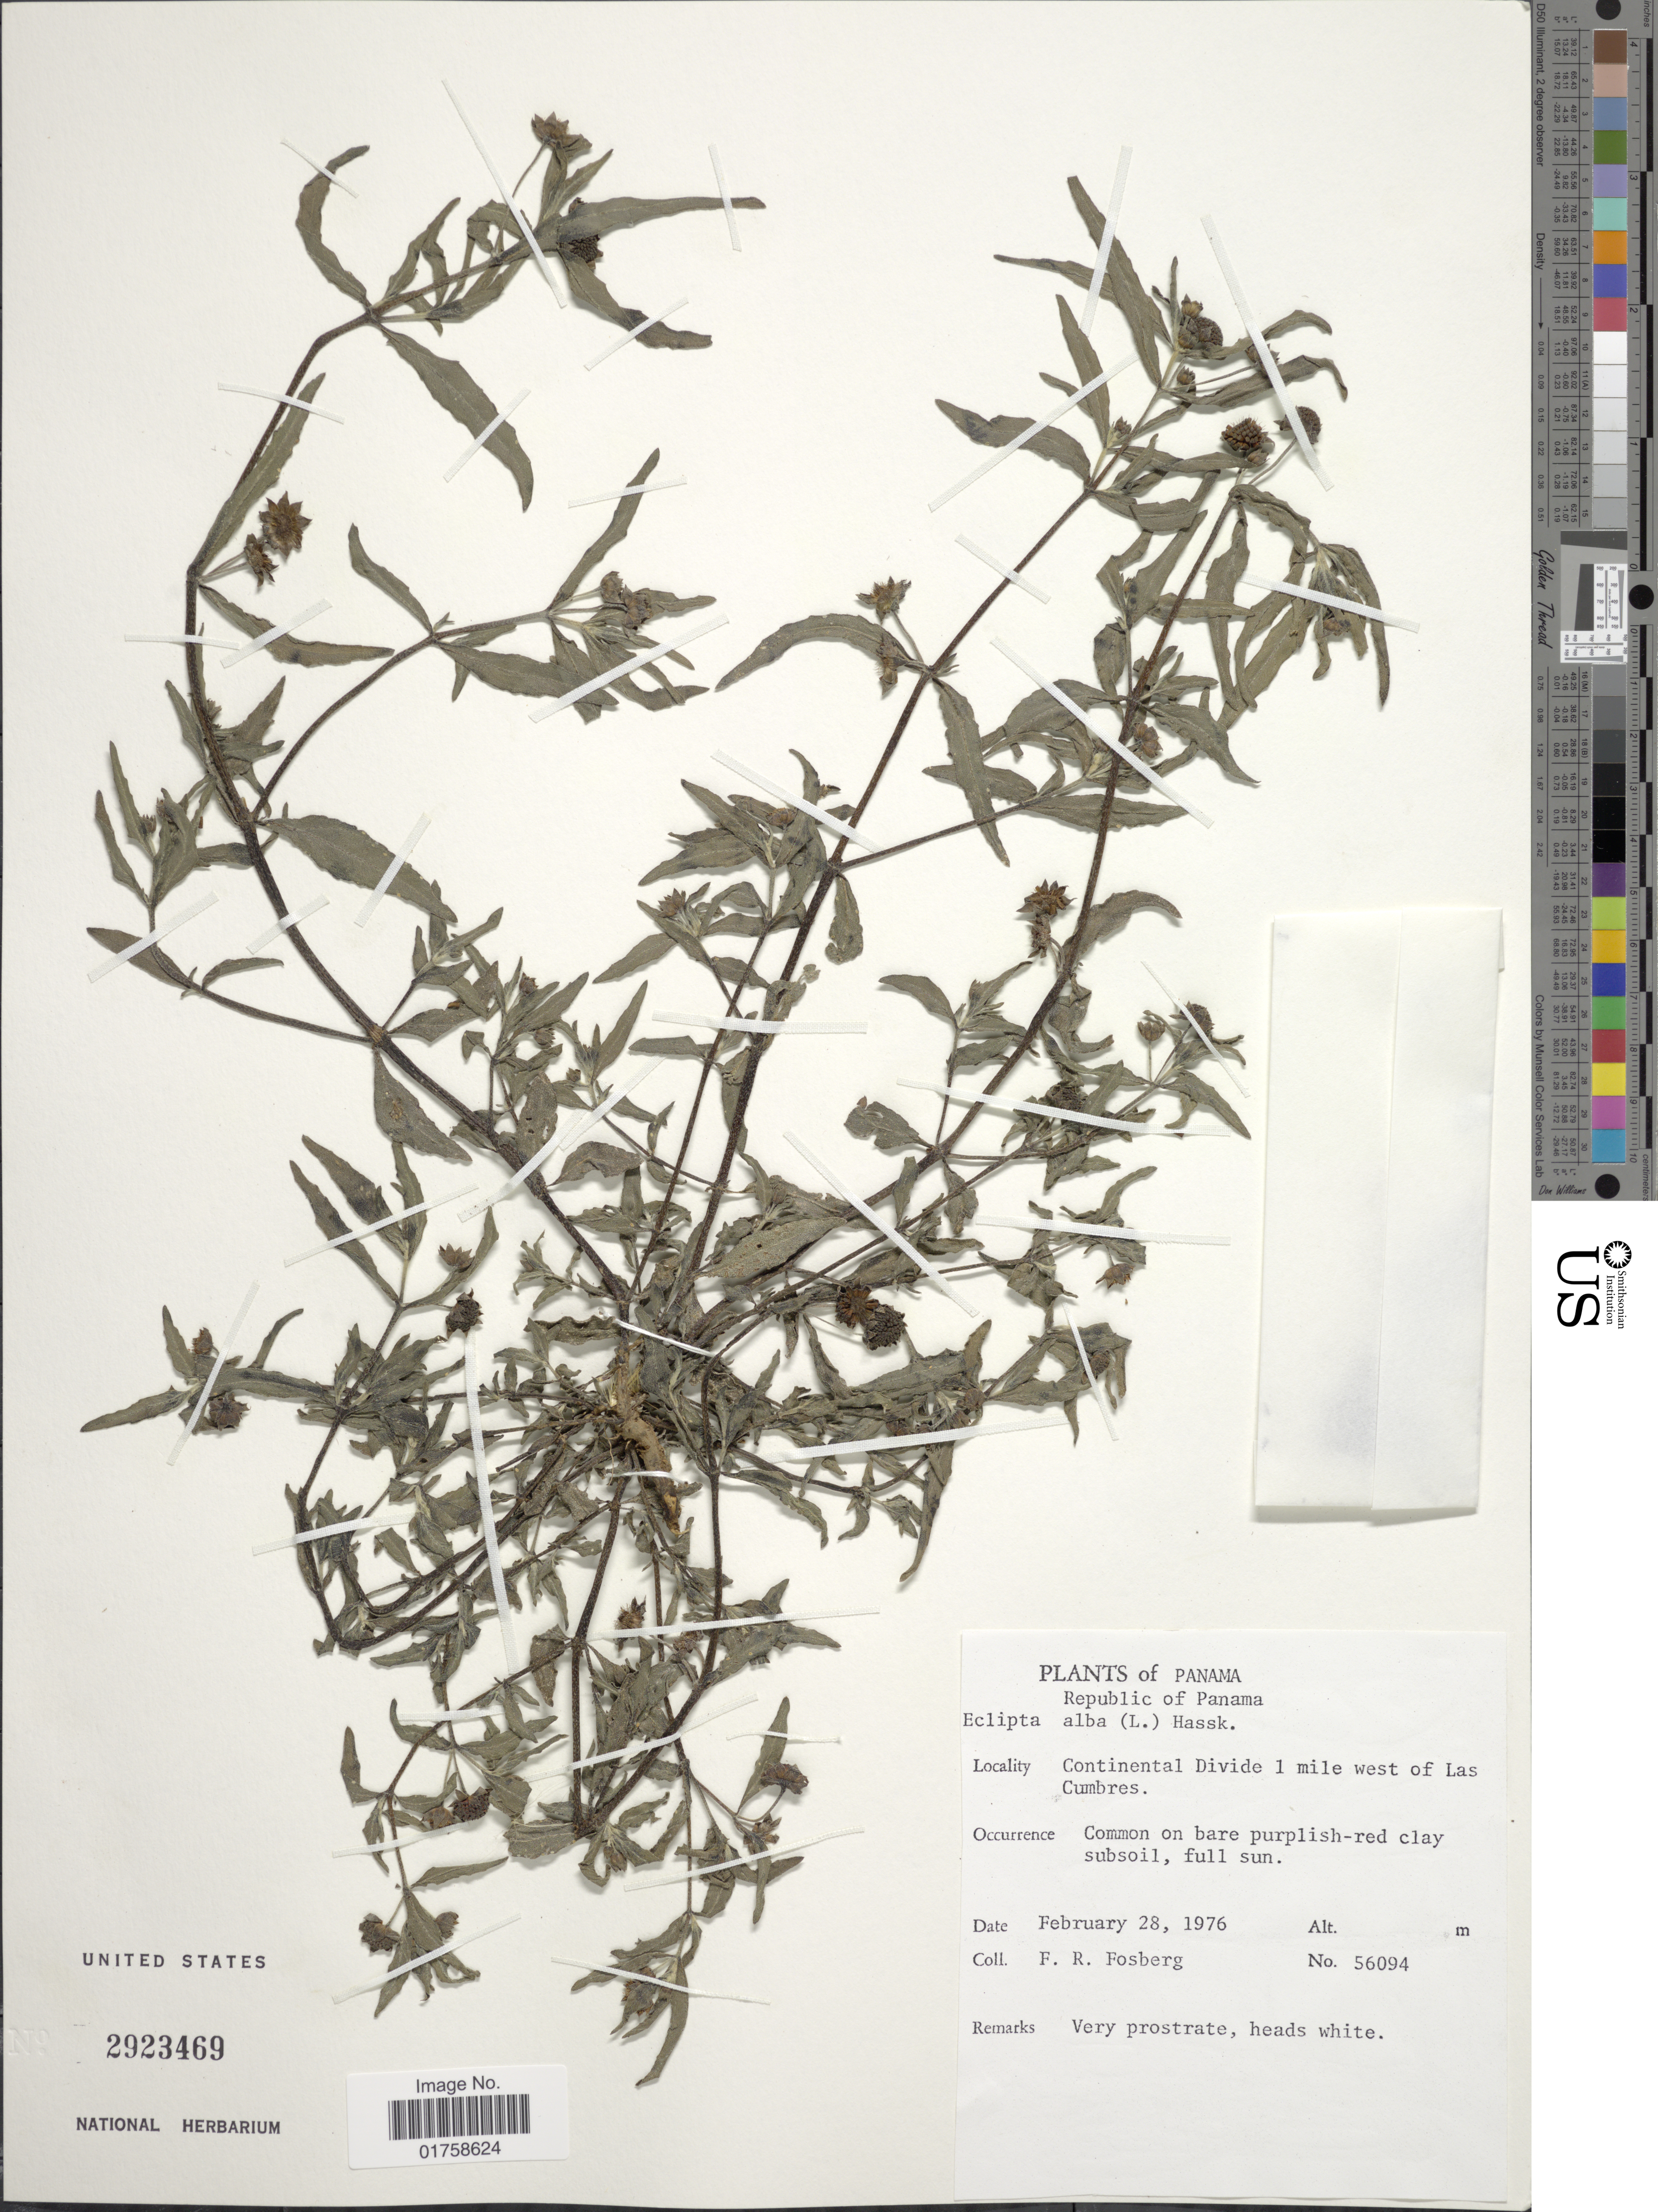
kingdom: Plantae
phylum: Tracheophyta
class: Magnoliopsida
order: Asterales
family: Asteraceae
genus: Eclipta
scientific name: Eclipta alba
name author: (L.) Hassk.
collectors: F. R. Fosberg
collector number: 56094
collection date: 1976-02-28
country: Panama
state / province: Panamá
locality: Panamá. Republic of Panamá. Continental Divide 1 mile west of Las Cumbres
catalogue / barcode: US 2923469